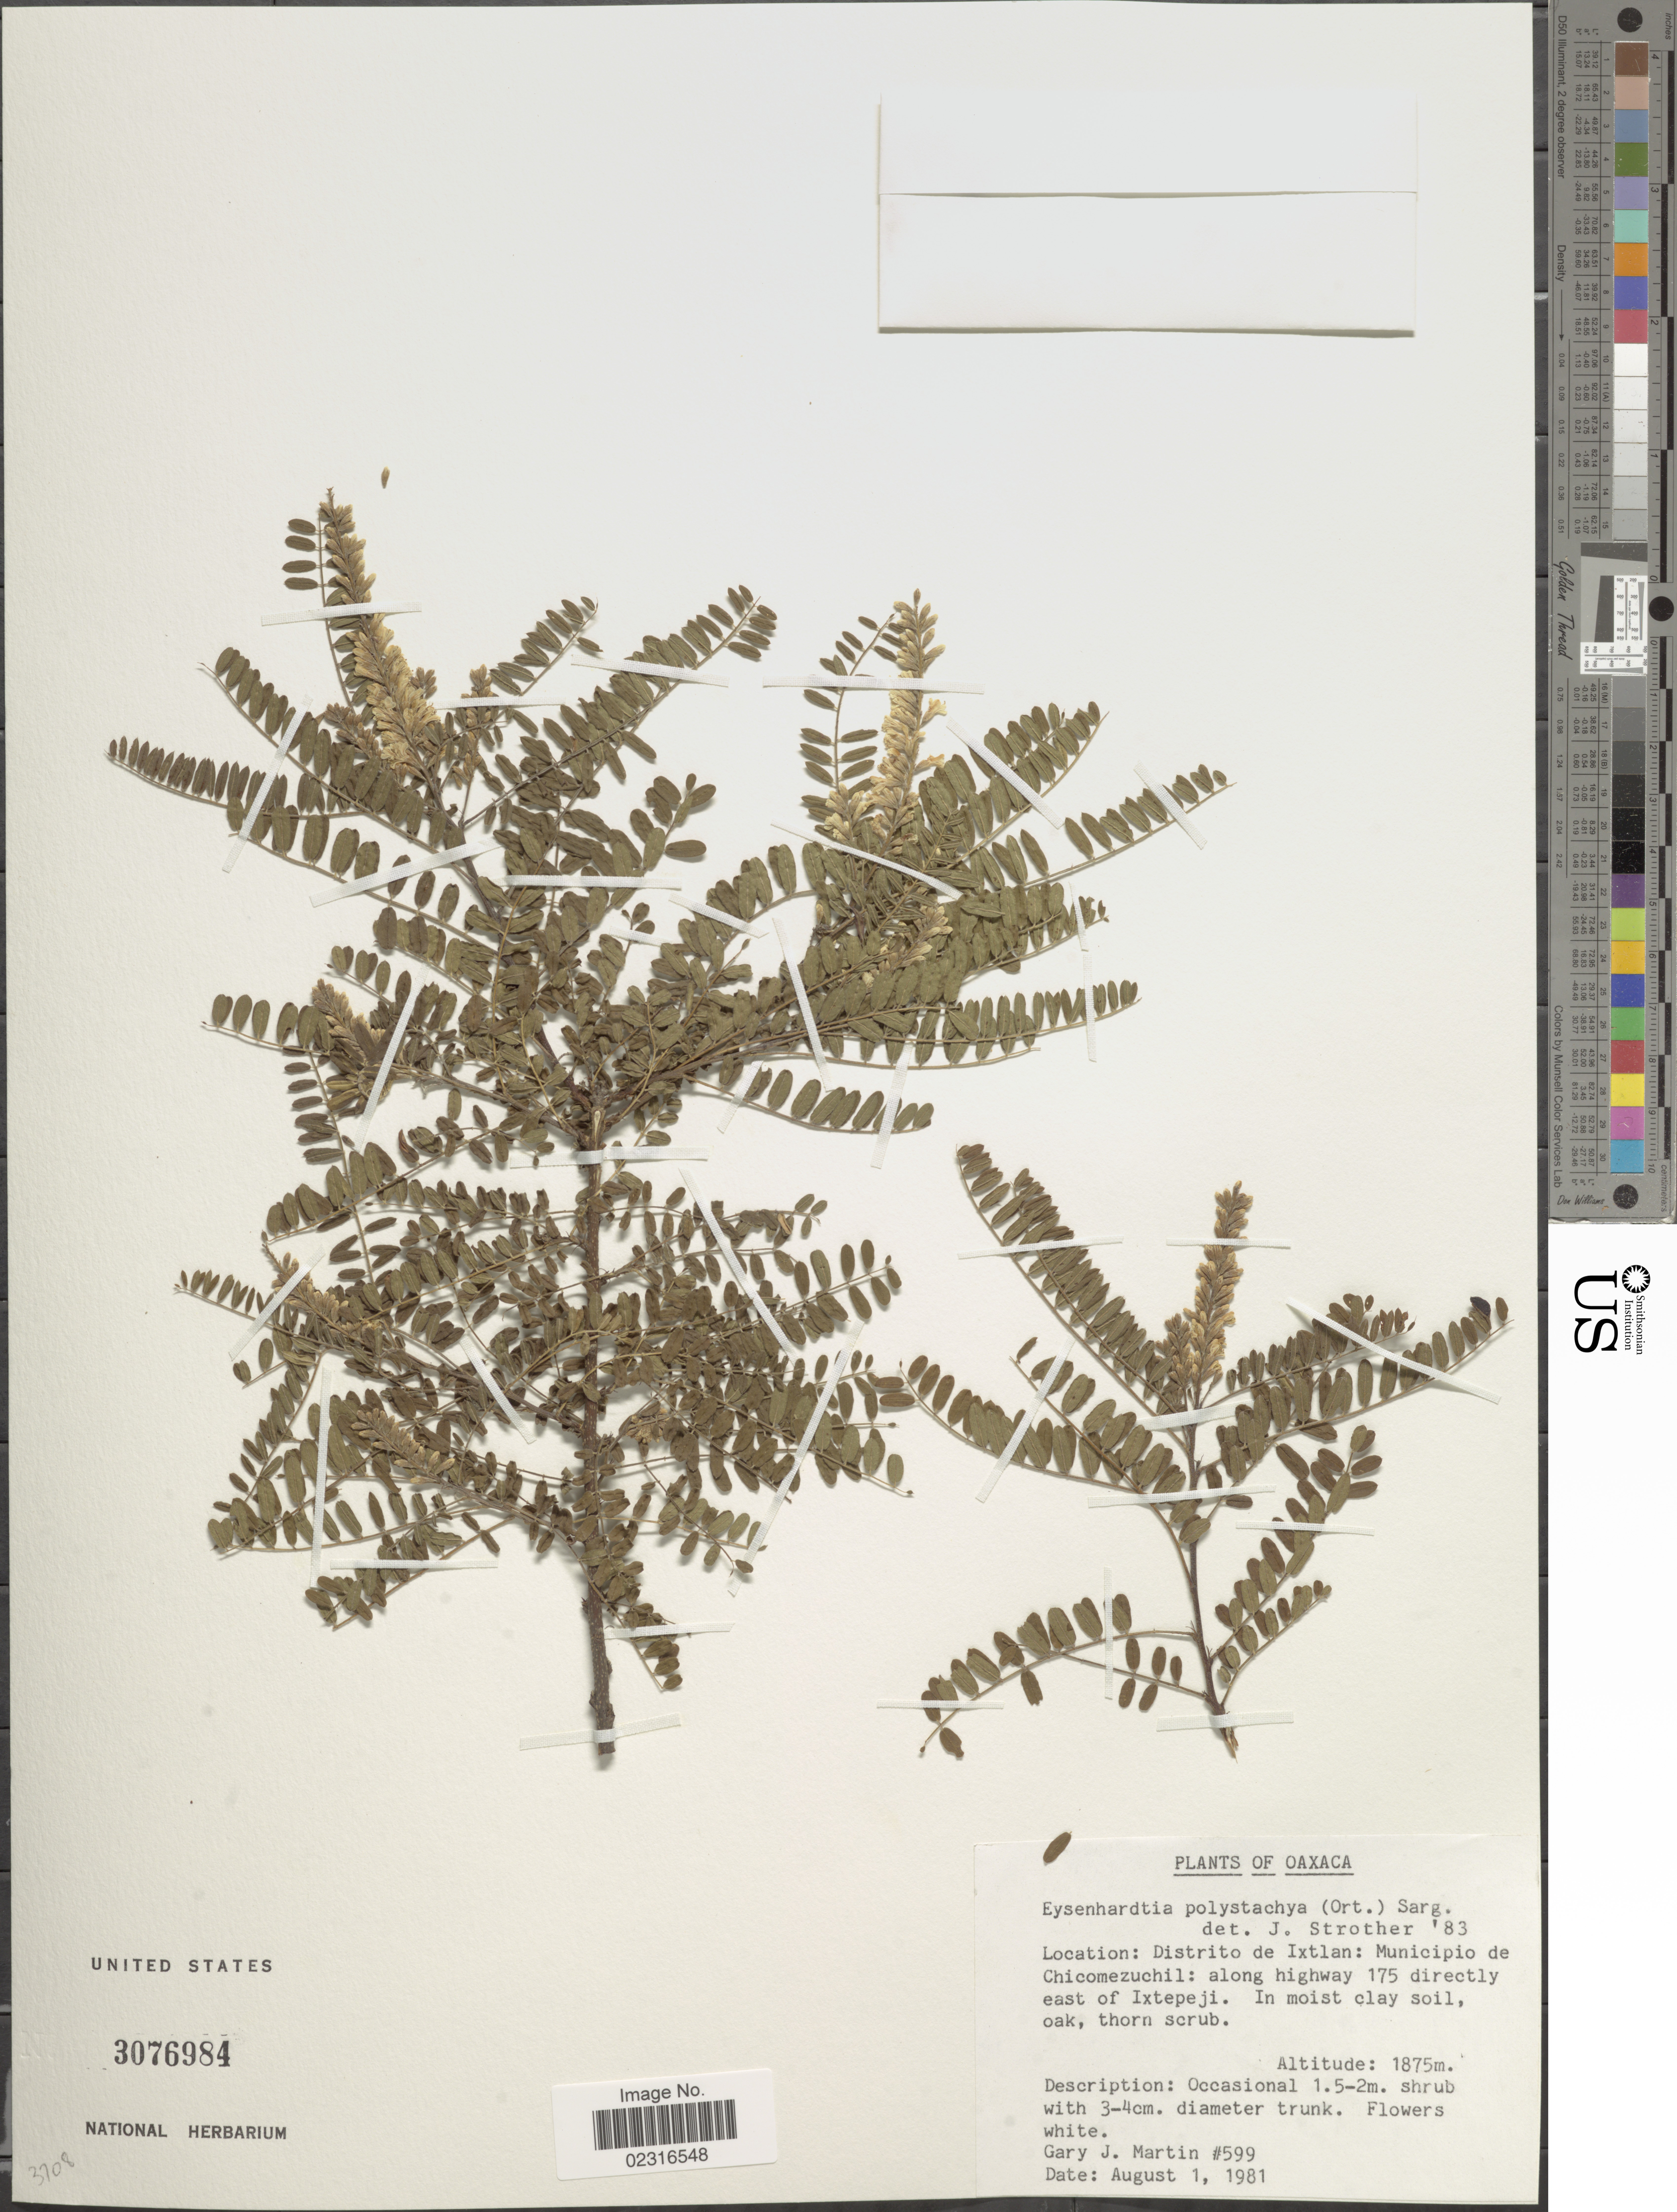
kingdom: Plantae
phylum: Tracheophyta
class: Magnoliopsida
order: Fabales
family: Fabaceae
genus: Eysenhardtia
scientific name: Eysenhardtia polystachya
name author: (Ortega) Sarg.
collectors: G. J. Martin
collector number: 599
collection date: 1981-08-01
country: Mexico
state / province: Oaxaca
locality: Distrito de Ixtlan: Municipio de Chicomezuchil: along highway 175 directly east of Ixtepeji.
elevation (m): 1875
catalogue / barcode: US 3076984